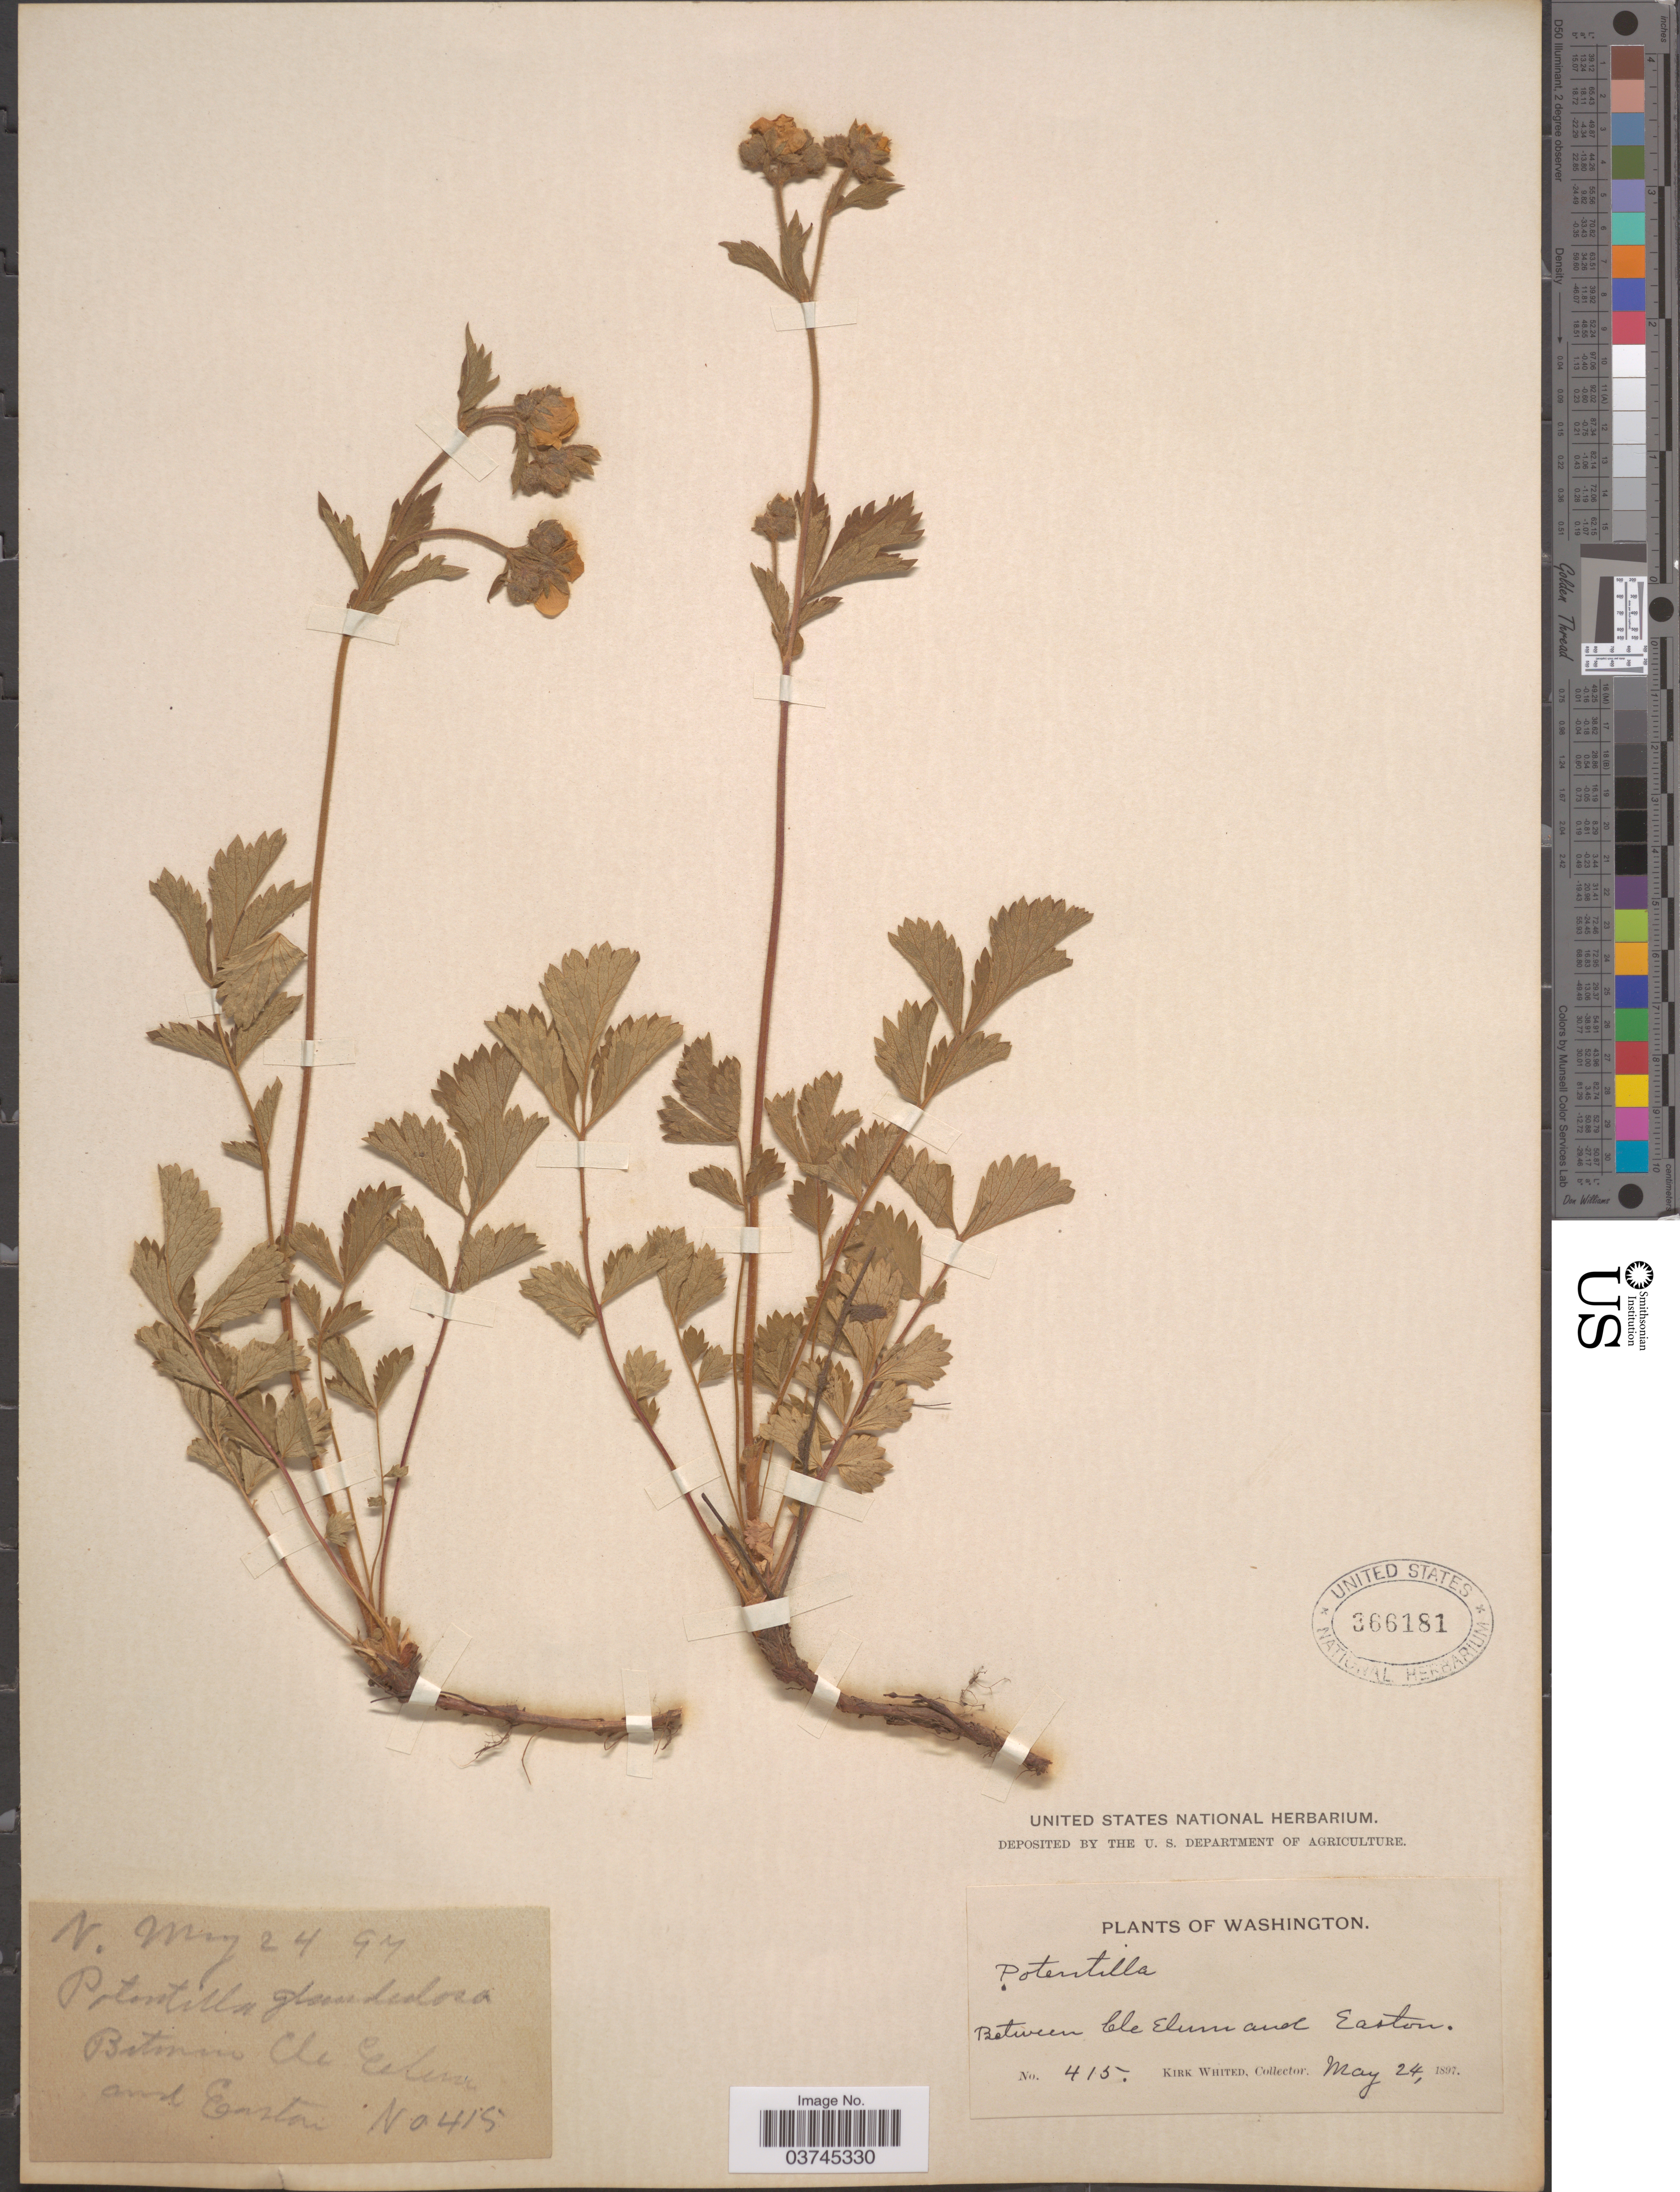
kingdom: Plantae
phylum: Tracheophyta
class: Magnoliopsida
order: Rosales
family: Rosaceae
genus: Drymocallis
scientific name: Drymocallis glandulosa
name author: (Lindl.) Rydb.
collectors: K. Whited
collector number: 415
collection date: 1897-05-24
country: United States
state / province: Washington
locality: Between Cle Elum and Easton.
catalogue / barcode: US 366181